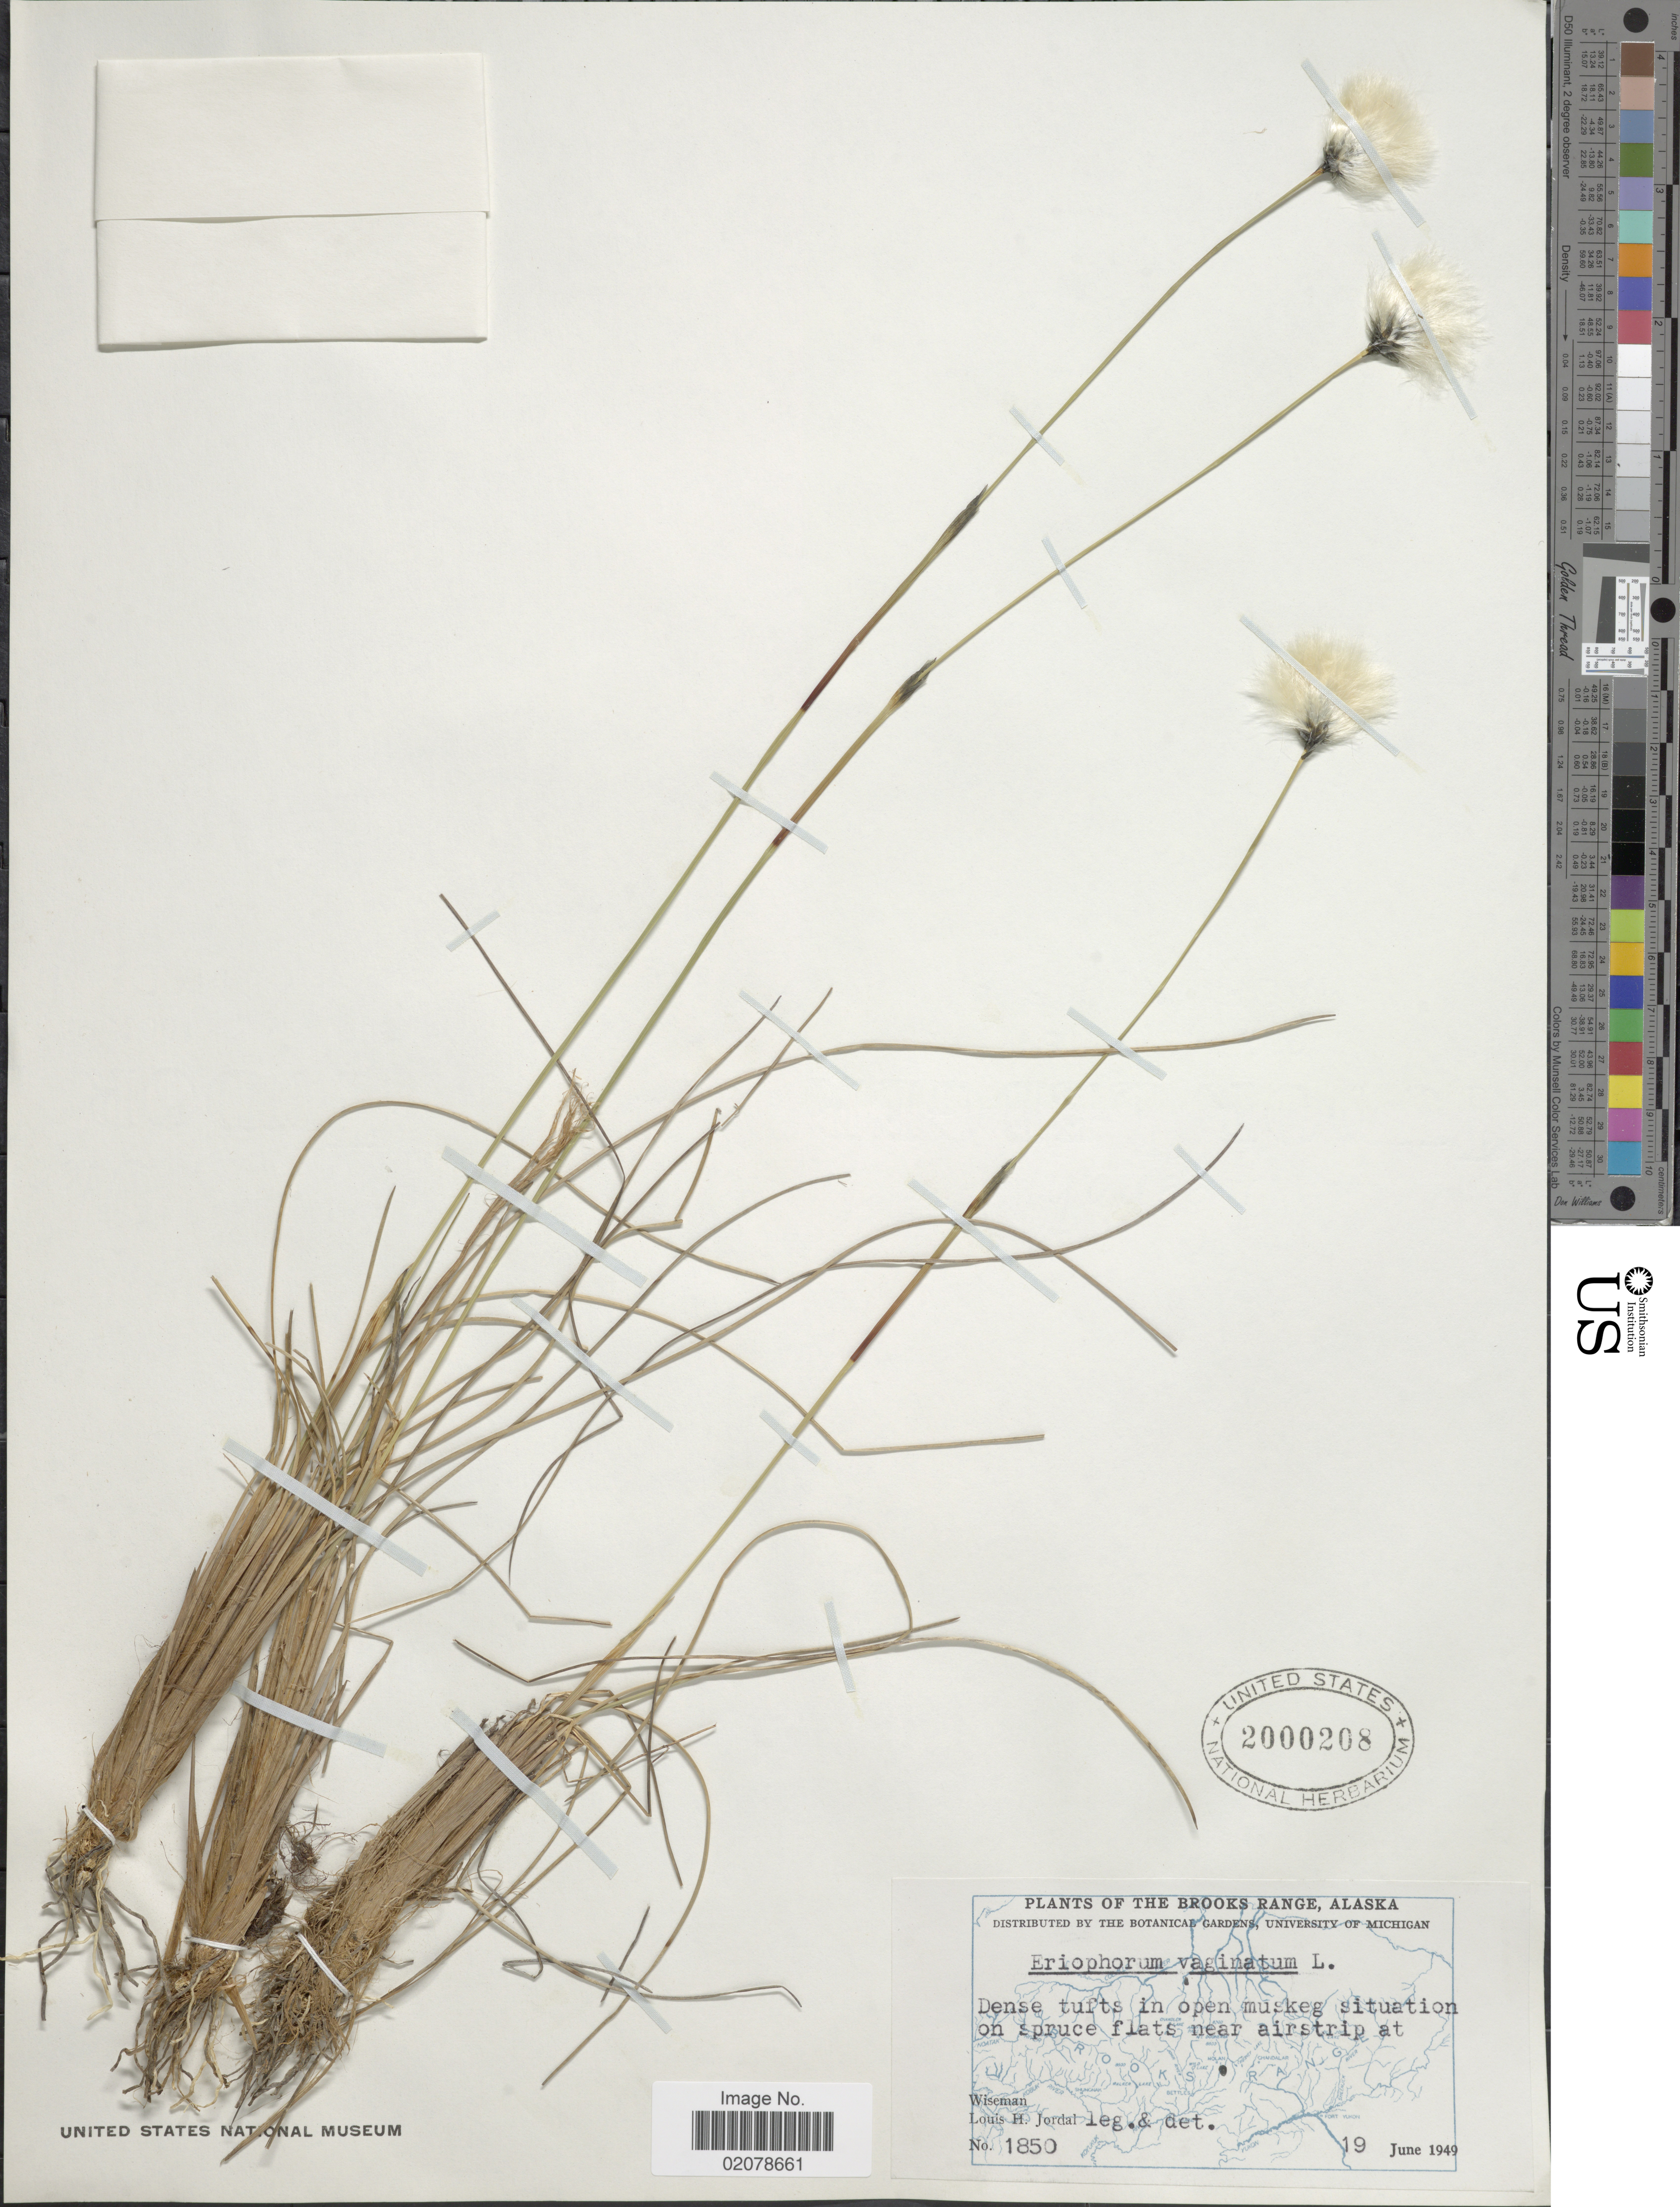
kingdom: Plantae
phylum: Tracheophyta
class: Liliopsida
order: Poales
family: Cyperaceae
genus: Eriophorum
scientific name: Eriophorum vaginatum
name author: L.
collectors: L. Jordal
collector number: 1850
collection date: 1949-06-19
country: United States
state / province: Alaska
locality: Brooks Range. near airstrip at Wiseman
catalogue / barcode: US 2000208